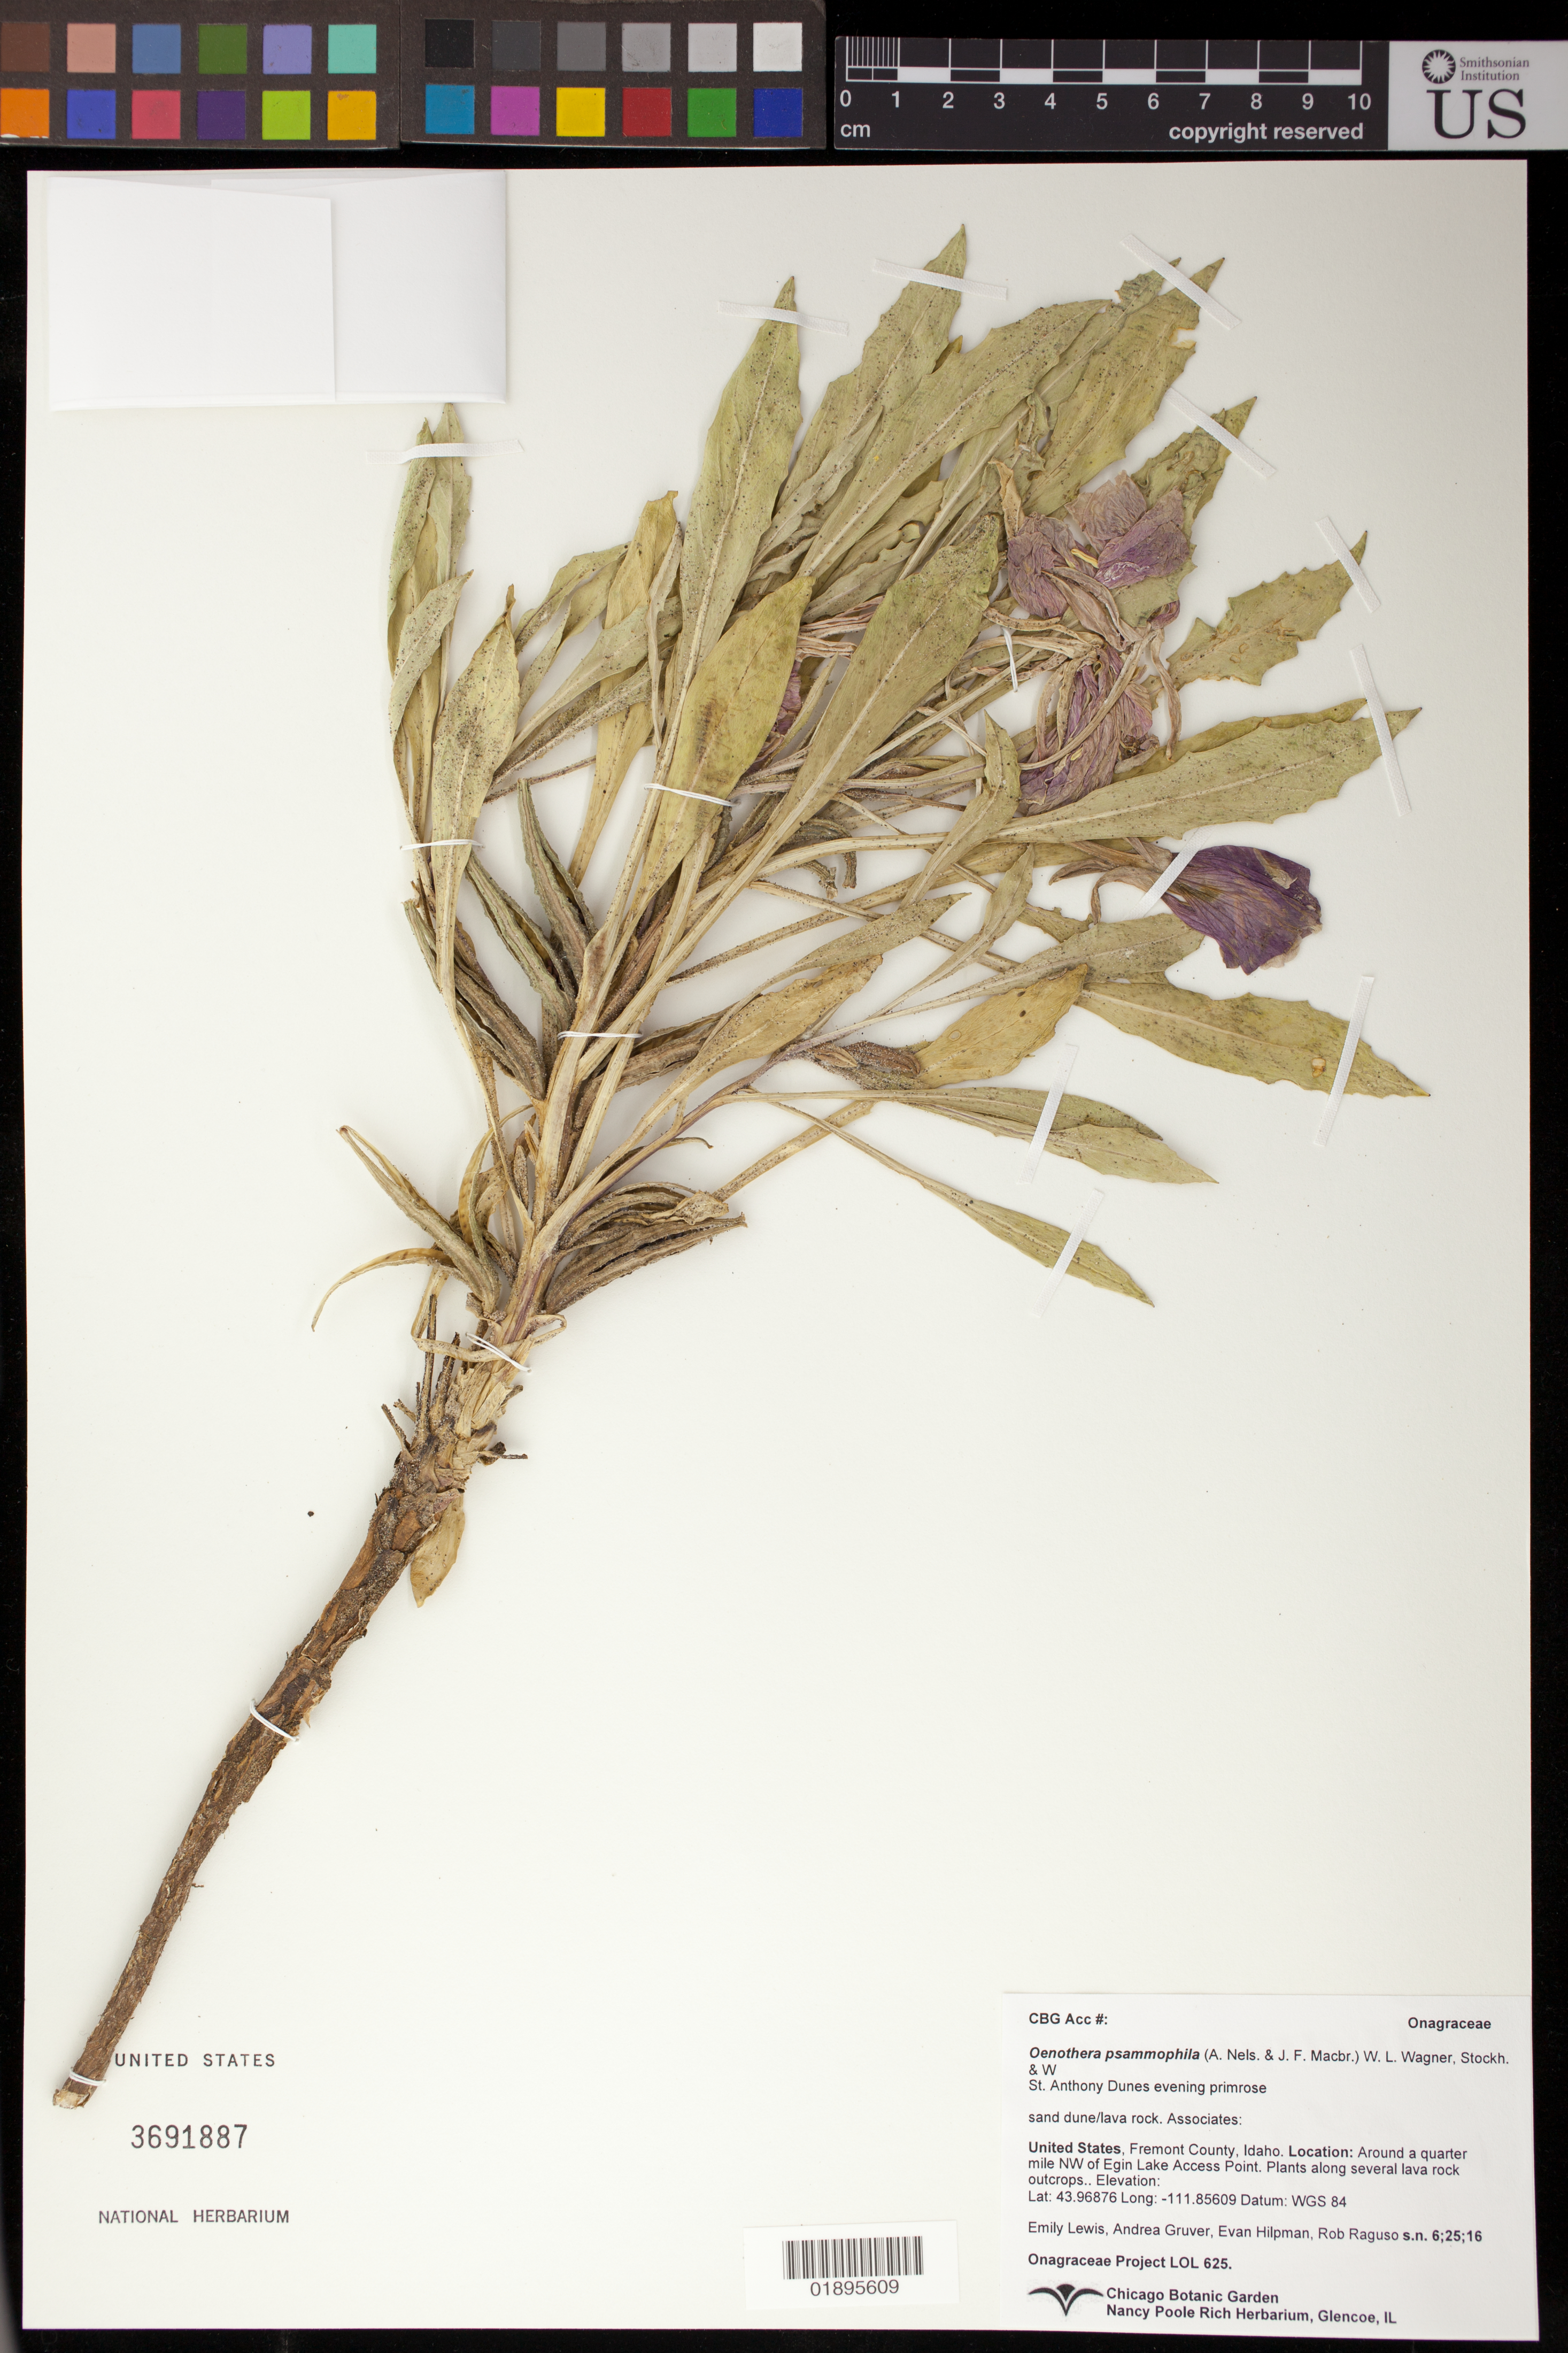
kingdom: Plantae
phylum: Tracheophyta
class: Magnoliopsida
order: Myrtales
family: Onagraceae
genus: Oenothera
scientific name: Oenothera psammophila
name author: (A. Nelson & J.F. Macbr.) W.L. Wagner et al.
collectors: E. Lewis, A. Gruver, E. Hilpman & R. Raguso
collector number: LOL 625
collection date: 2016-06-25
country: United States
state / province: Idaho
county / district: Fremont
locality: Around a quarter mile NW of Egin Lake Access Point, plants along several lava rock outcrops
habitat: sand dune/lava rock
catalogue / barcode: US 3691887